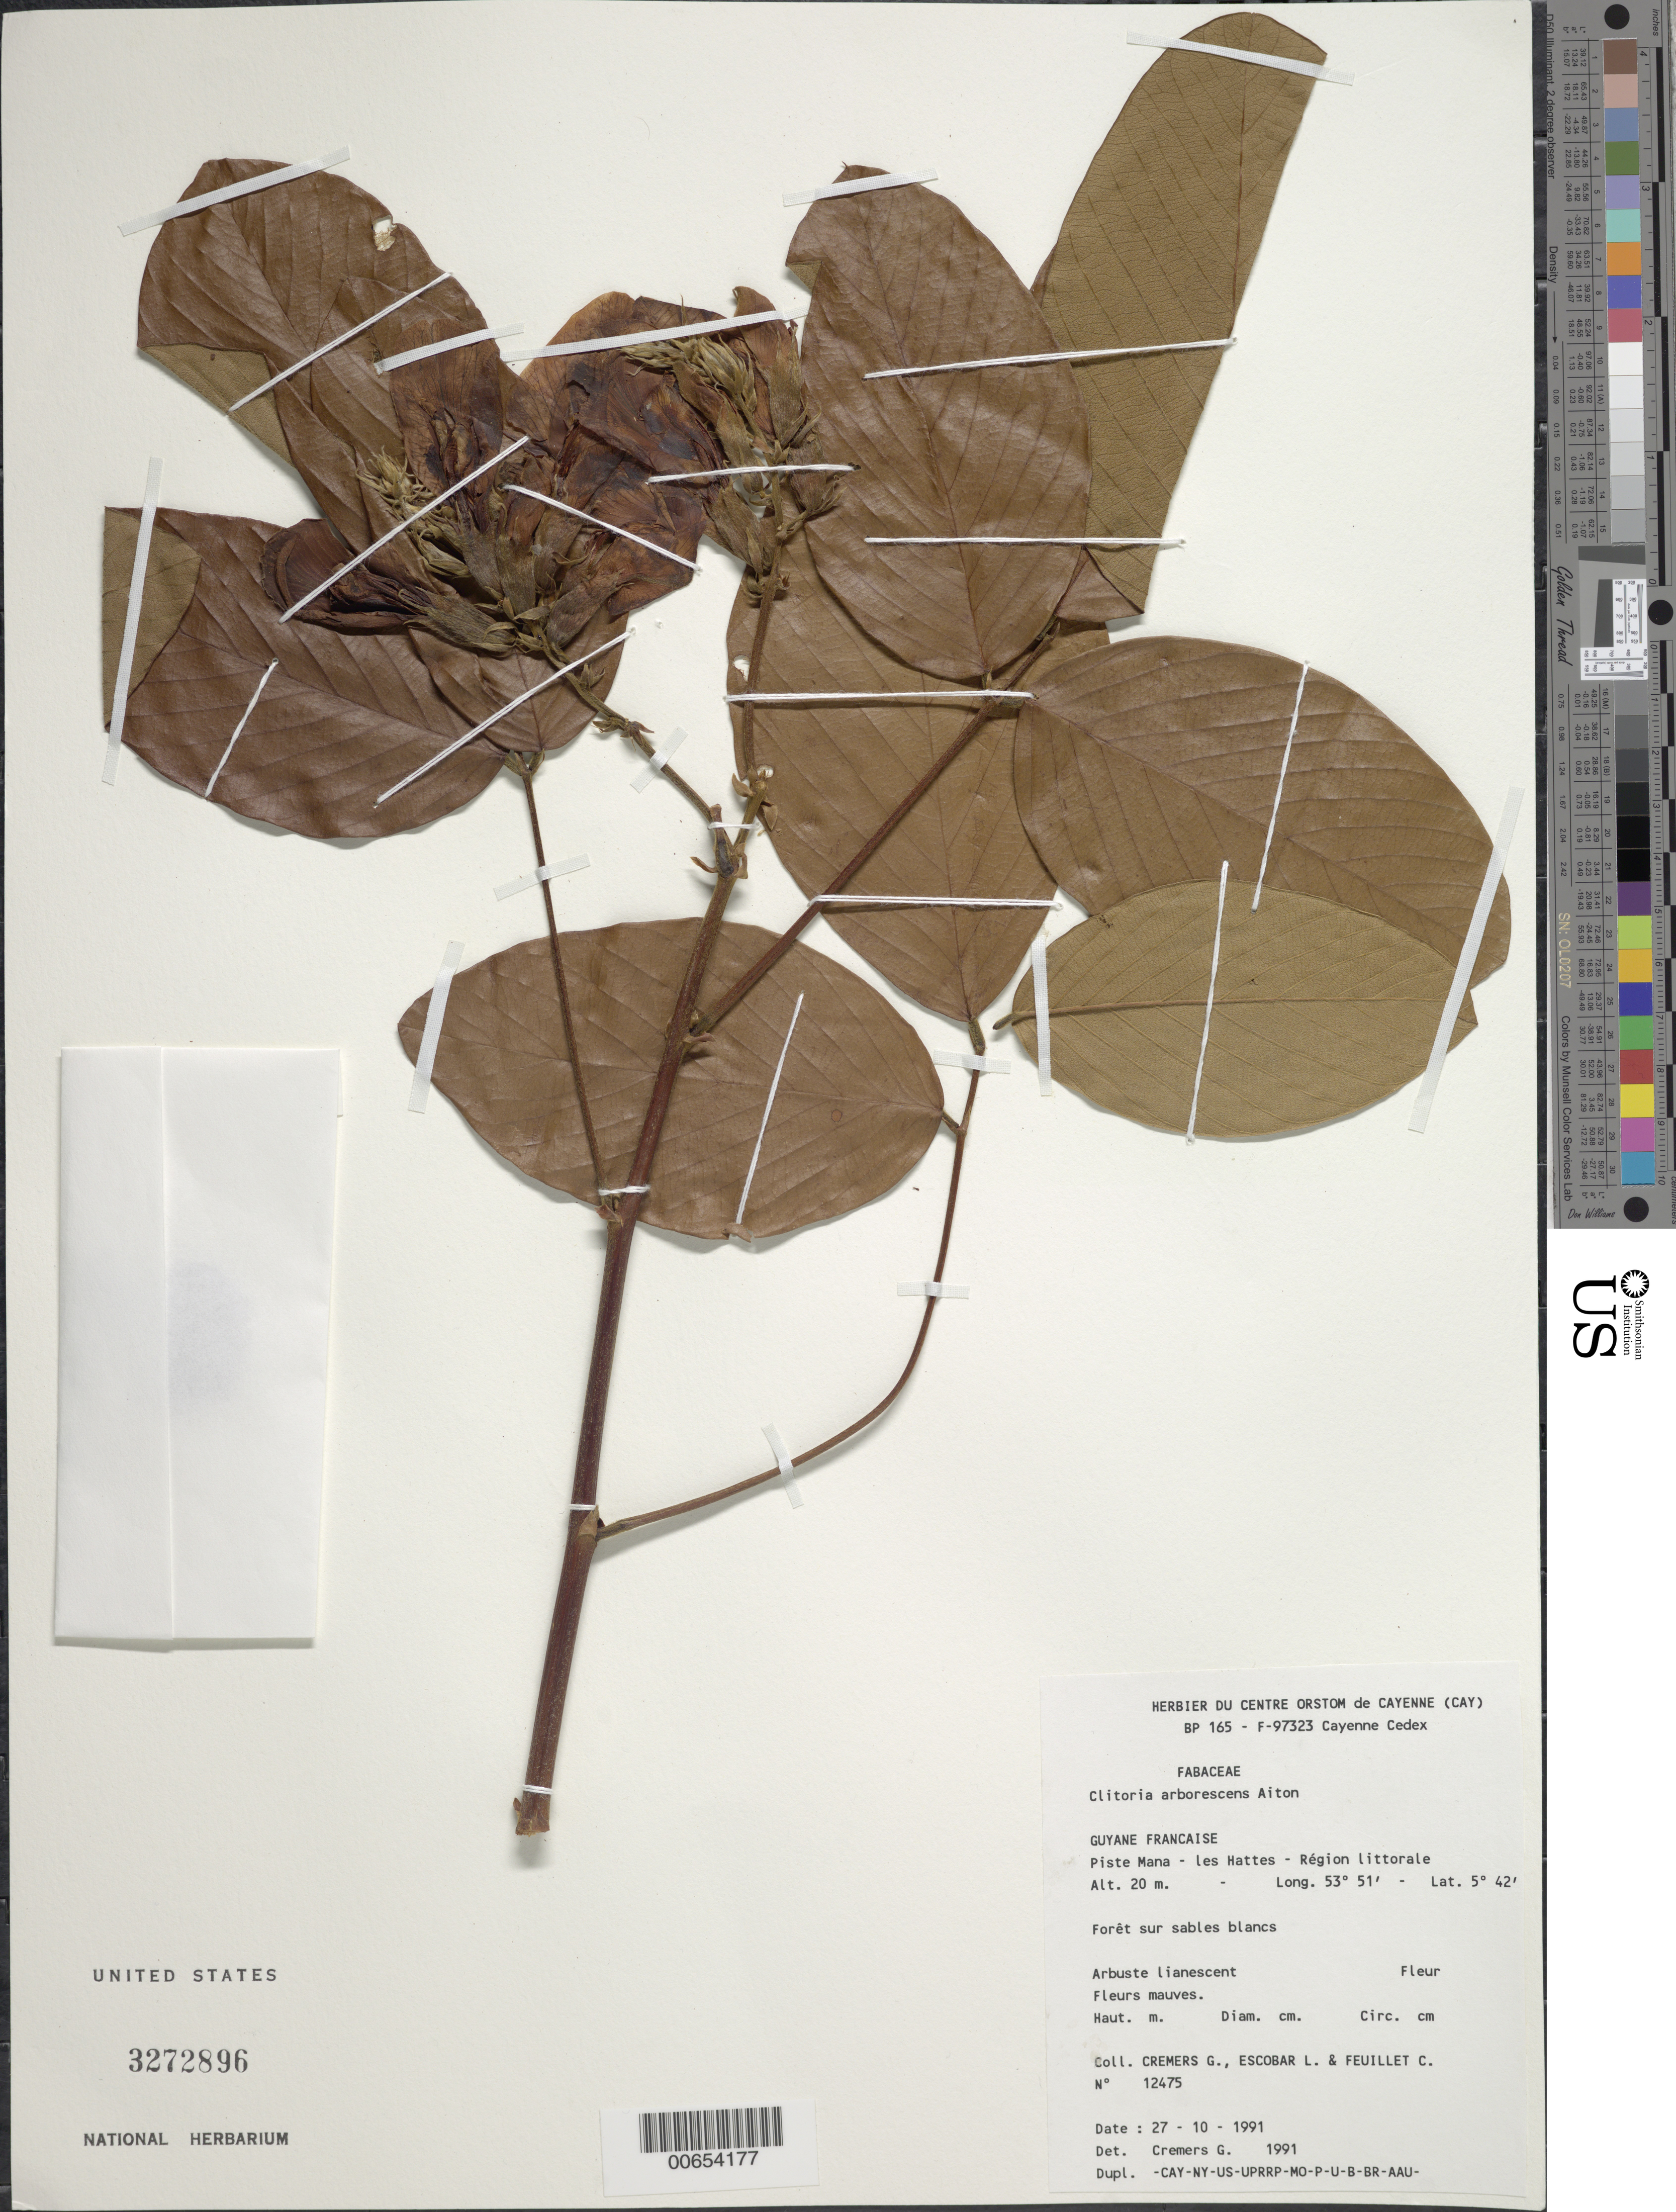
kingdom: Plantae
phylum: Tracheophyta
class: Magnoliopsida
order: Fabales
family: Fabaceae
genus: Clitoria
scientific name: Clitoria arborescens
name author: R. Br.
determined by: Cremers, Georges A.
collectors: G. Cremers, L. Escobar & C. Feuillet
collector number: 12475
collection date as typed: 27-Oct-91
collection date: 1991-10-27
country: French Guiana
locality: Piste Mana, les Hattes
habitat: Forest on white sand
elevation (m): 20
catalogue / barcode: US 3272896